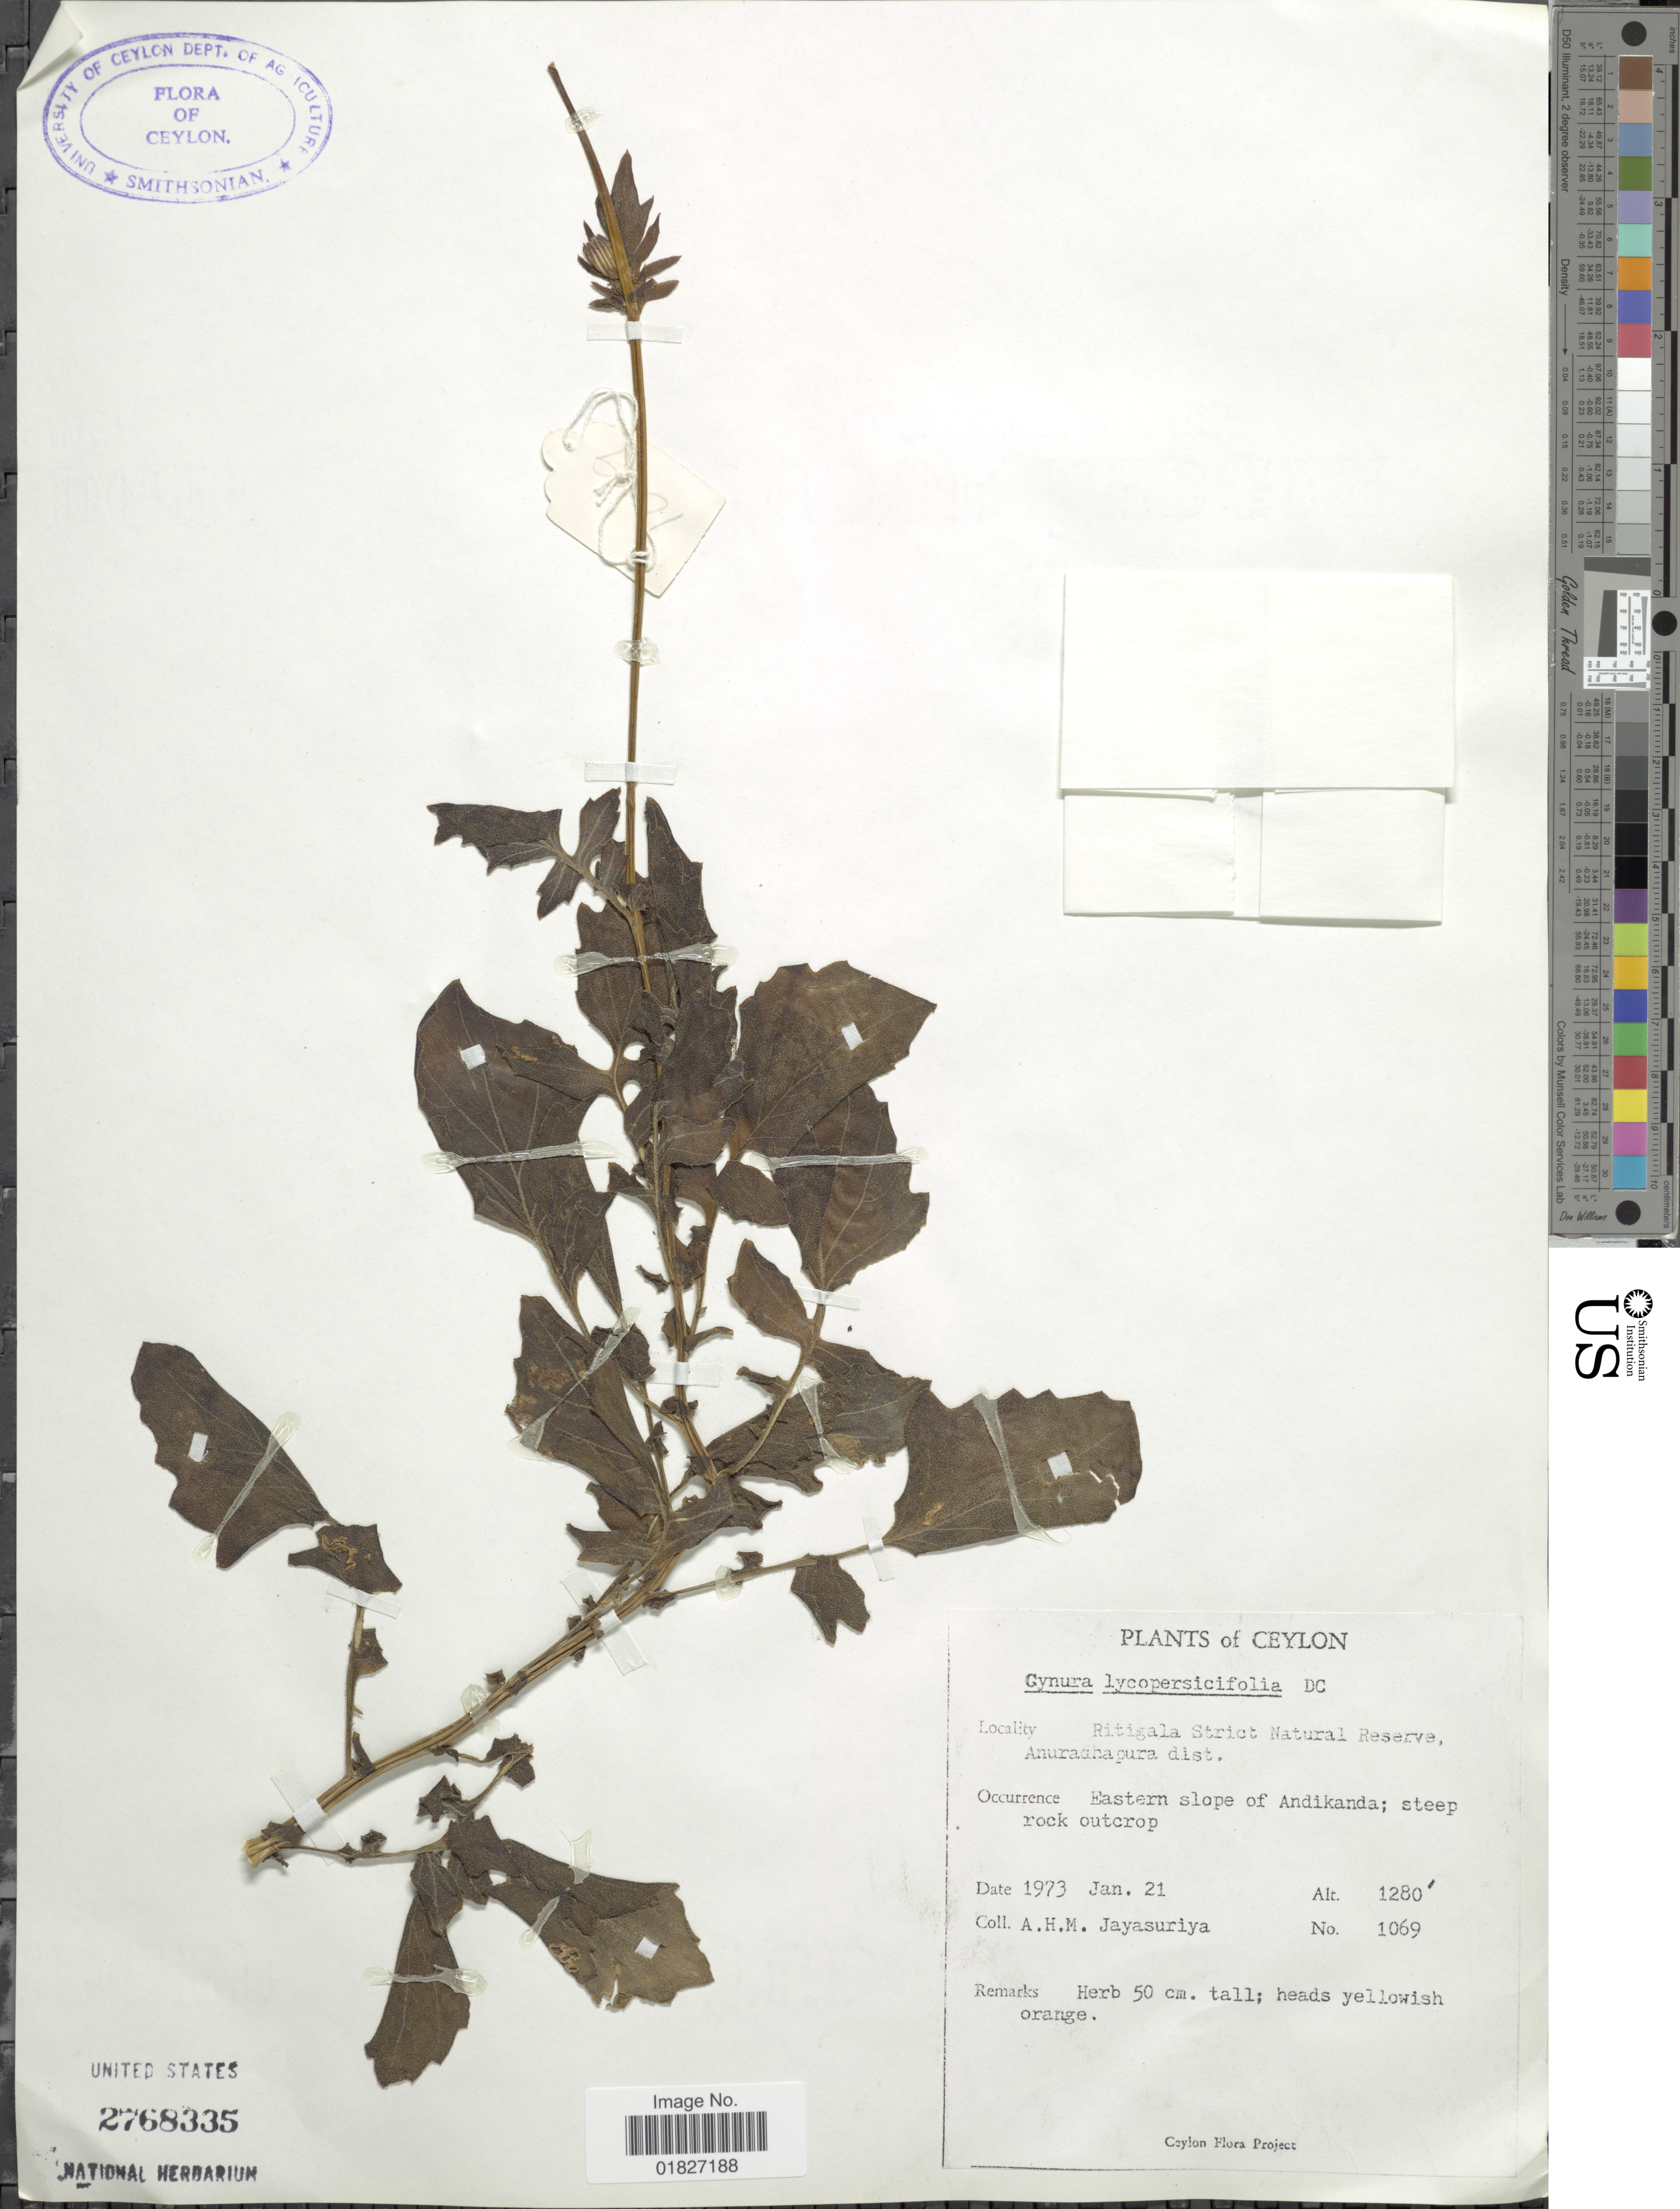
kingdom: Plantae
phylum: Tracheophyta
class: Magnoliopsida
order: Asterales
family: Asteraceae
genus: Gynura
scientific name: Gynura lycopersicifolia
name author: DC.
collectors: A. H. Jayasuriya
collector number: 1069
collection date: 1973-01-21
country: Sri Lanka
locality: Ritigala Strict Natural Reserve, Anuradhapura Dist., eastern slope of Andikanda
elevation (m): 390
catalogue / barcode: US 2768335